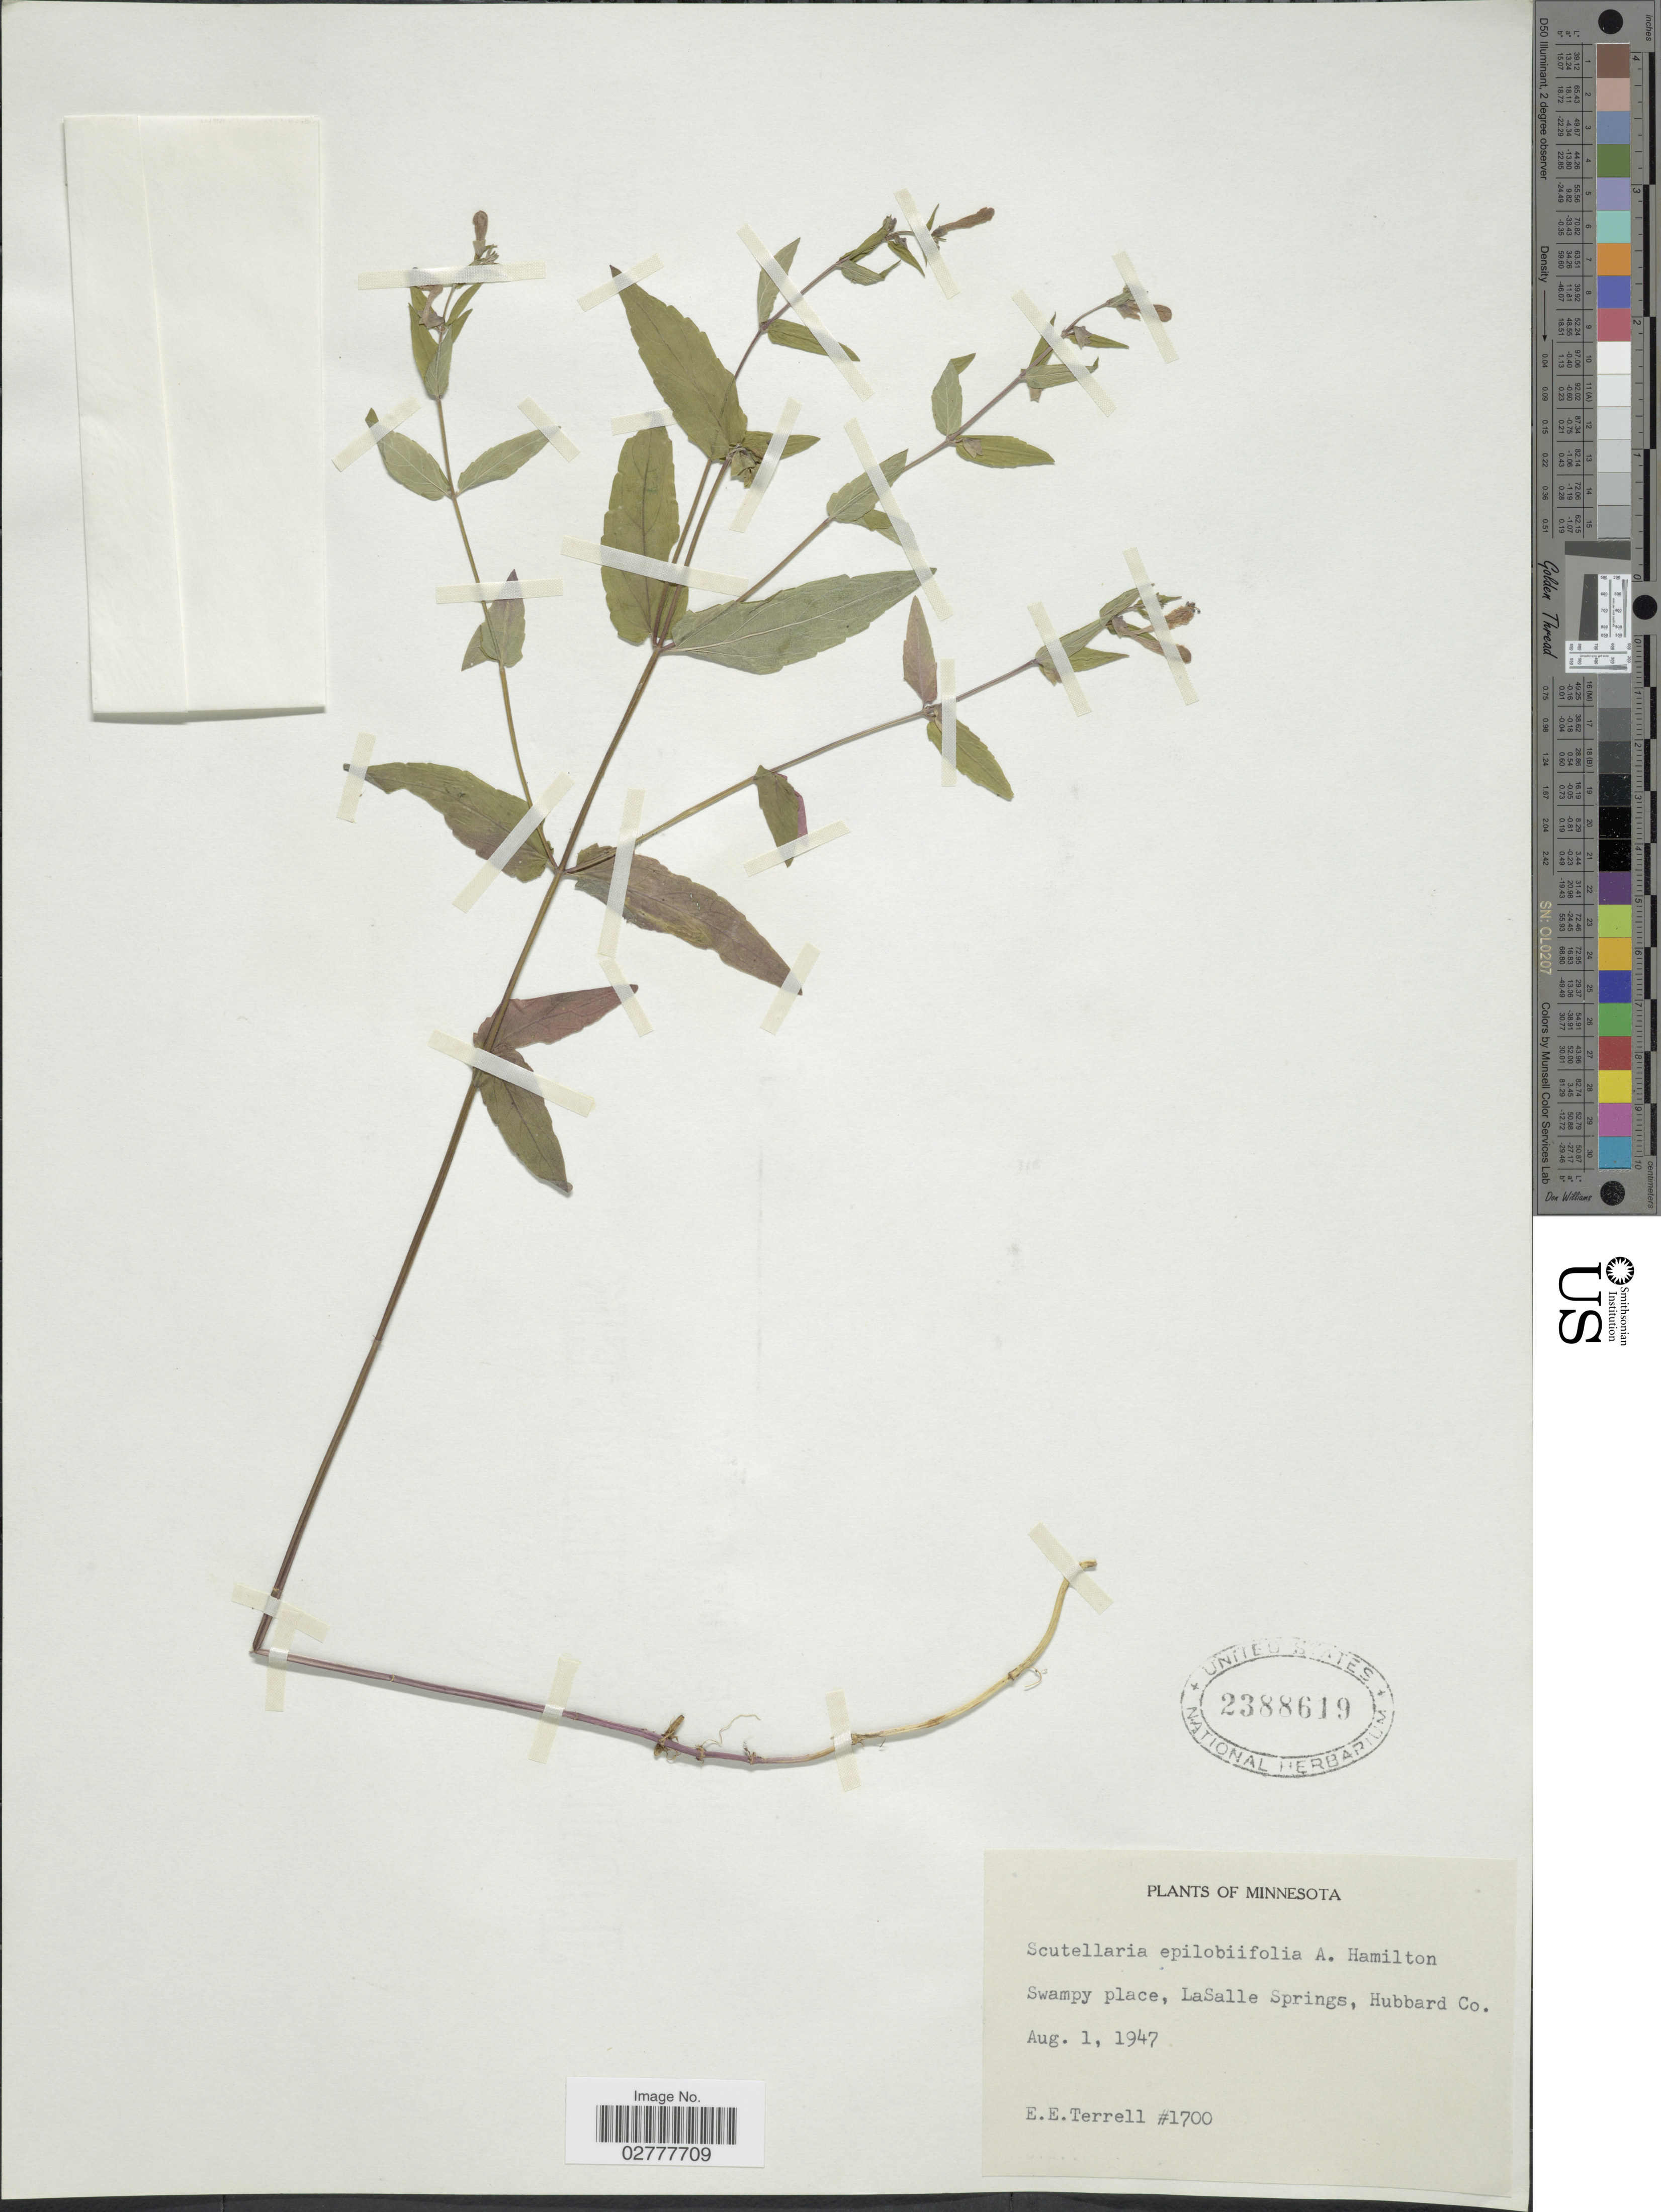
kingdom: Plantae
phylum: Tracheophyta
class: Magnoliopsida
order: Lamiales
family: Lamiaceae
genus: Scutellaria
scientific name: Scutellaria epilobiifolia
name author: A. Ham.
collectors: E. E. Terrell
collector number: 1700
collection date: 1947-08-01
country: United States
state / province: Minnesota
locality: Swampy place, LaSalle Springs, Hubbard Co.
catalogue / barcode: US 2388619